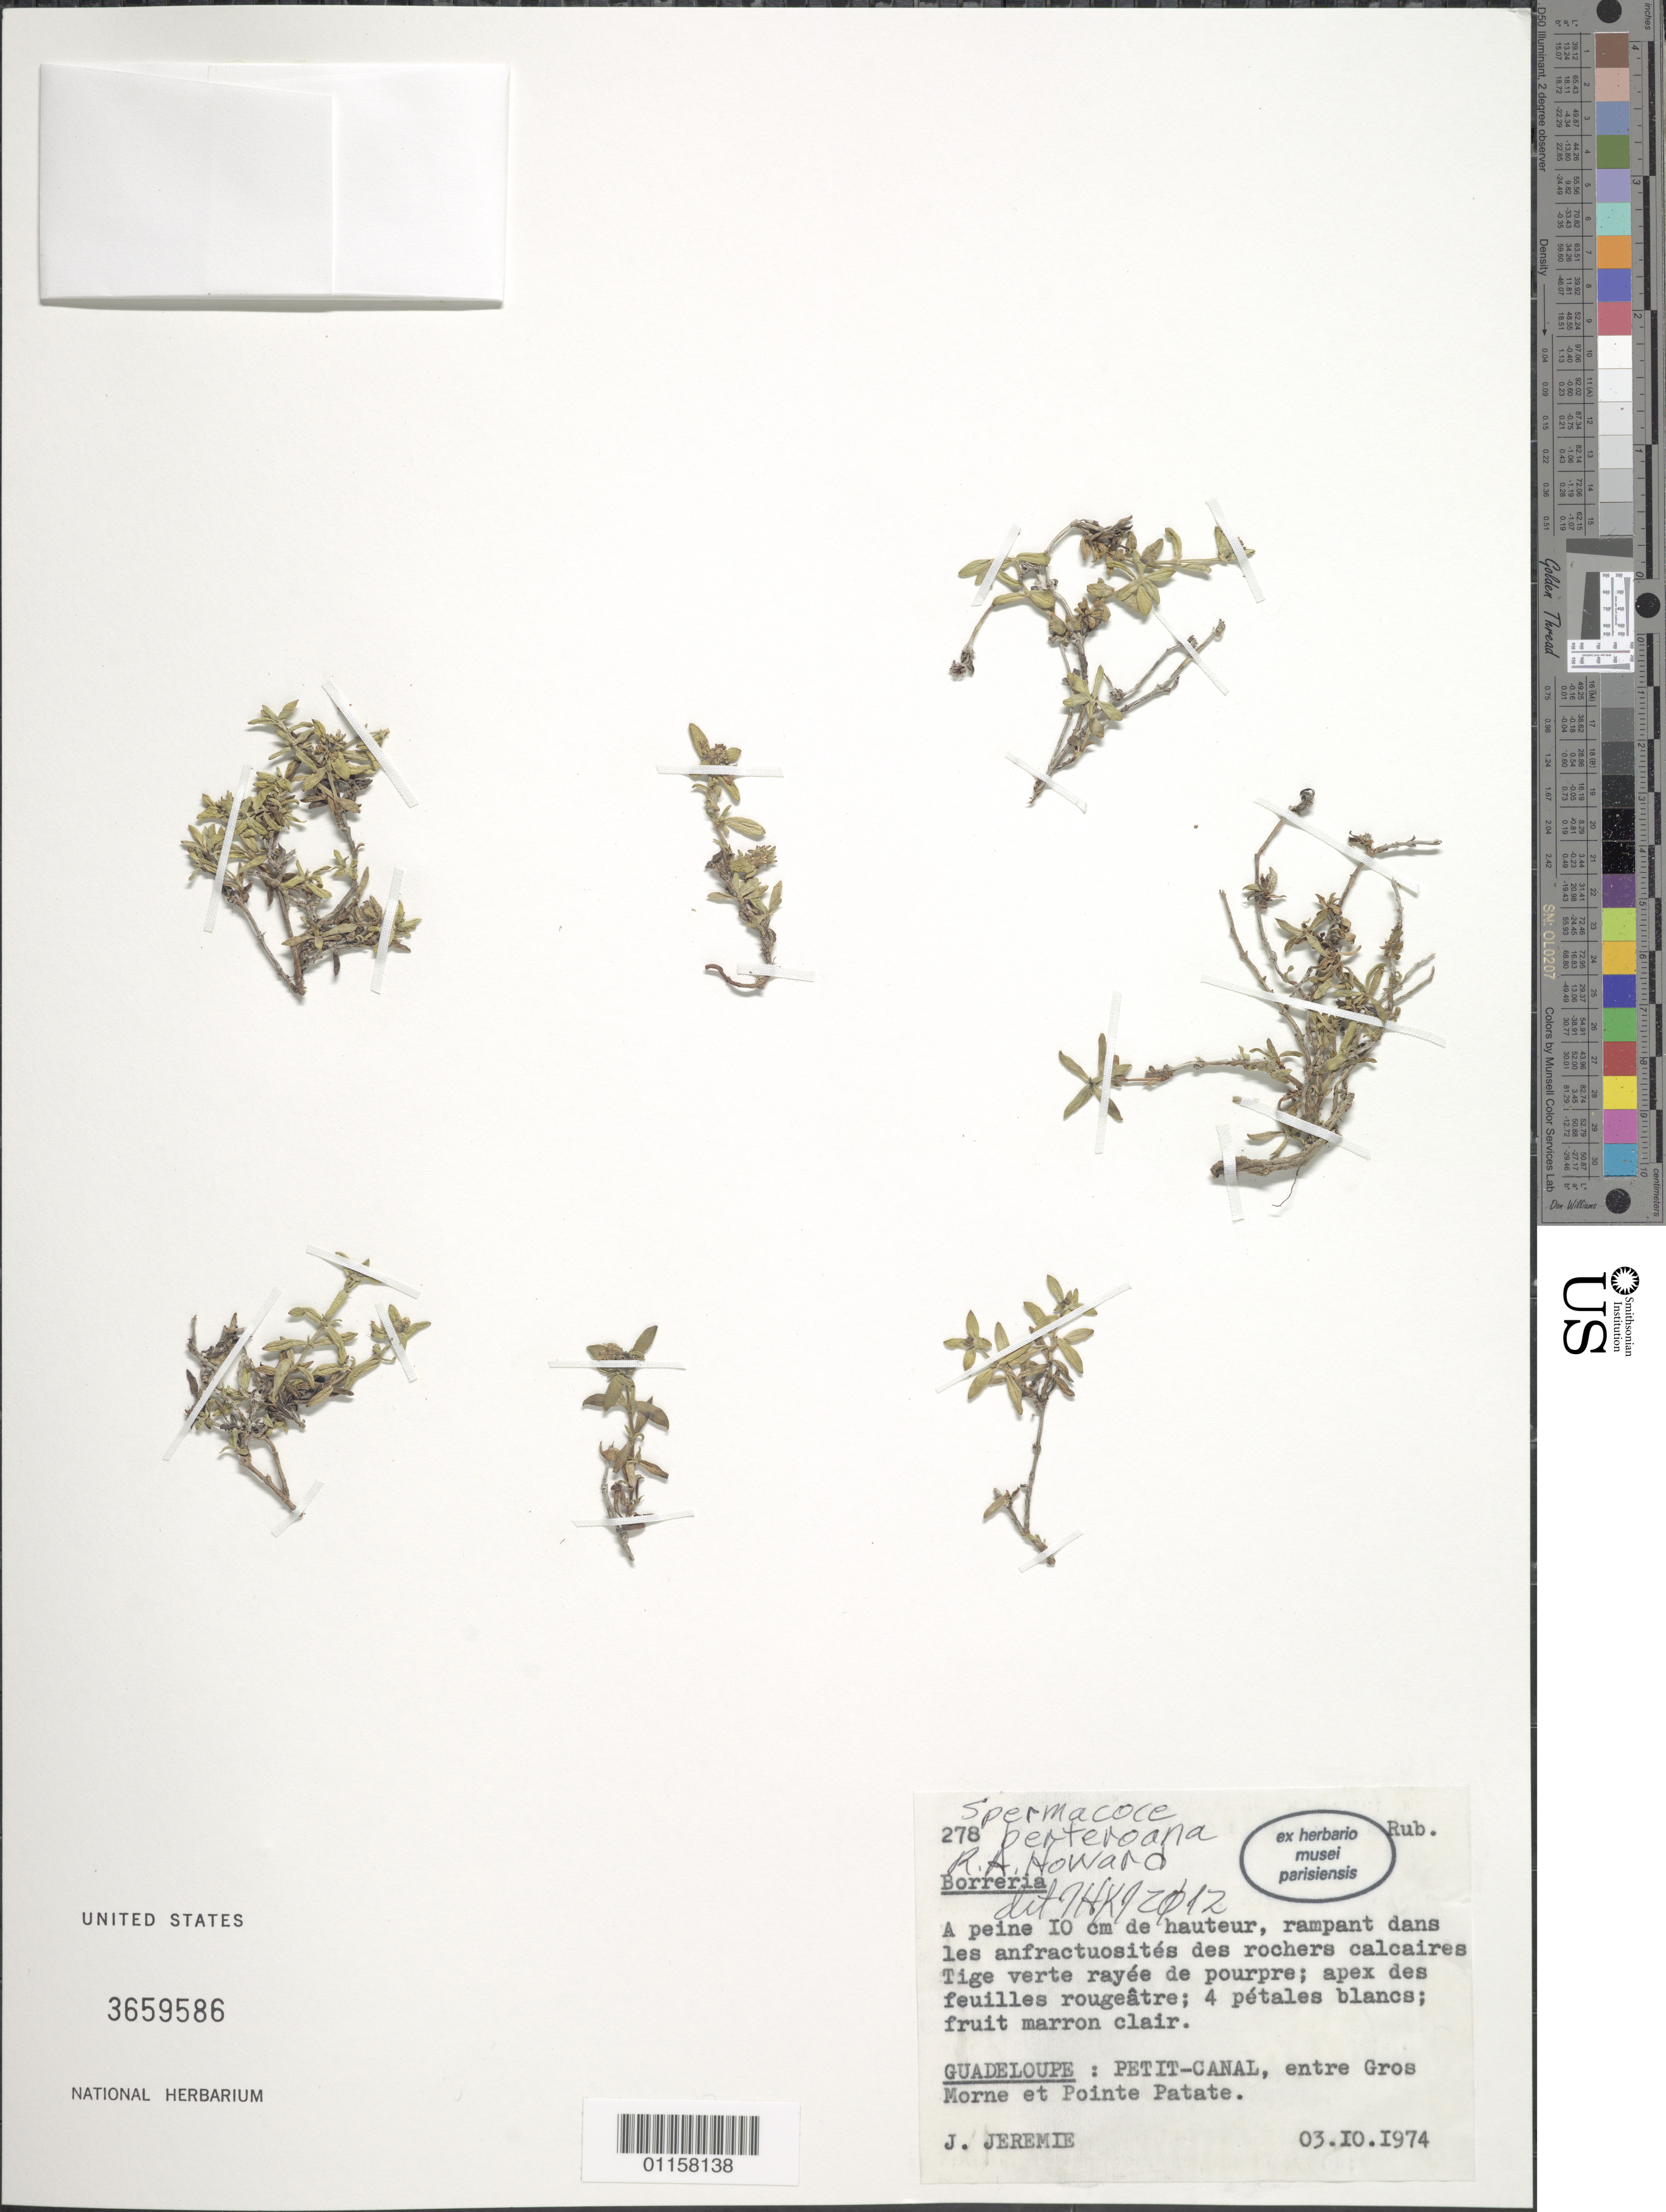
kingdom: Plantae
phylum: Tracheophyta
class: Magnoliopsida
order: Gentianales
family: Rubiaceae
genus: Spermacoce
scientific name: Spermacoce berteroana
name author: R.A. Howard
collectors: J. Jérémie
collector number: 278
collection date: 1974-10-03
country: Guadeloupe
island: Grand Terre Island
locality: Petit-Canal, entre Gros Morne et Pointe Patate.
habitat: Rampant dans les anfractuosités des rochers calcaires.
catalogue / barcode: US 3659586